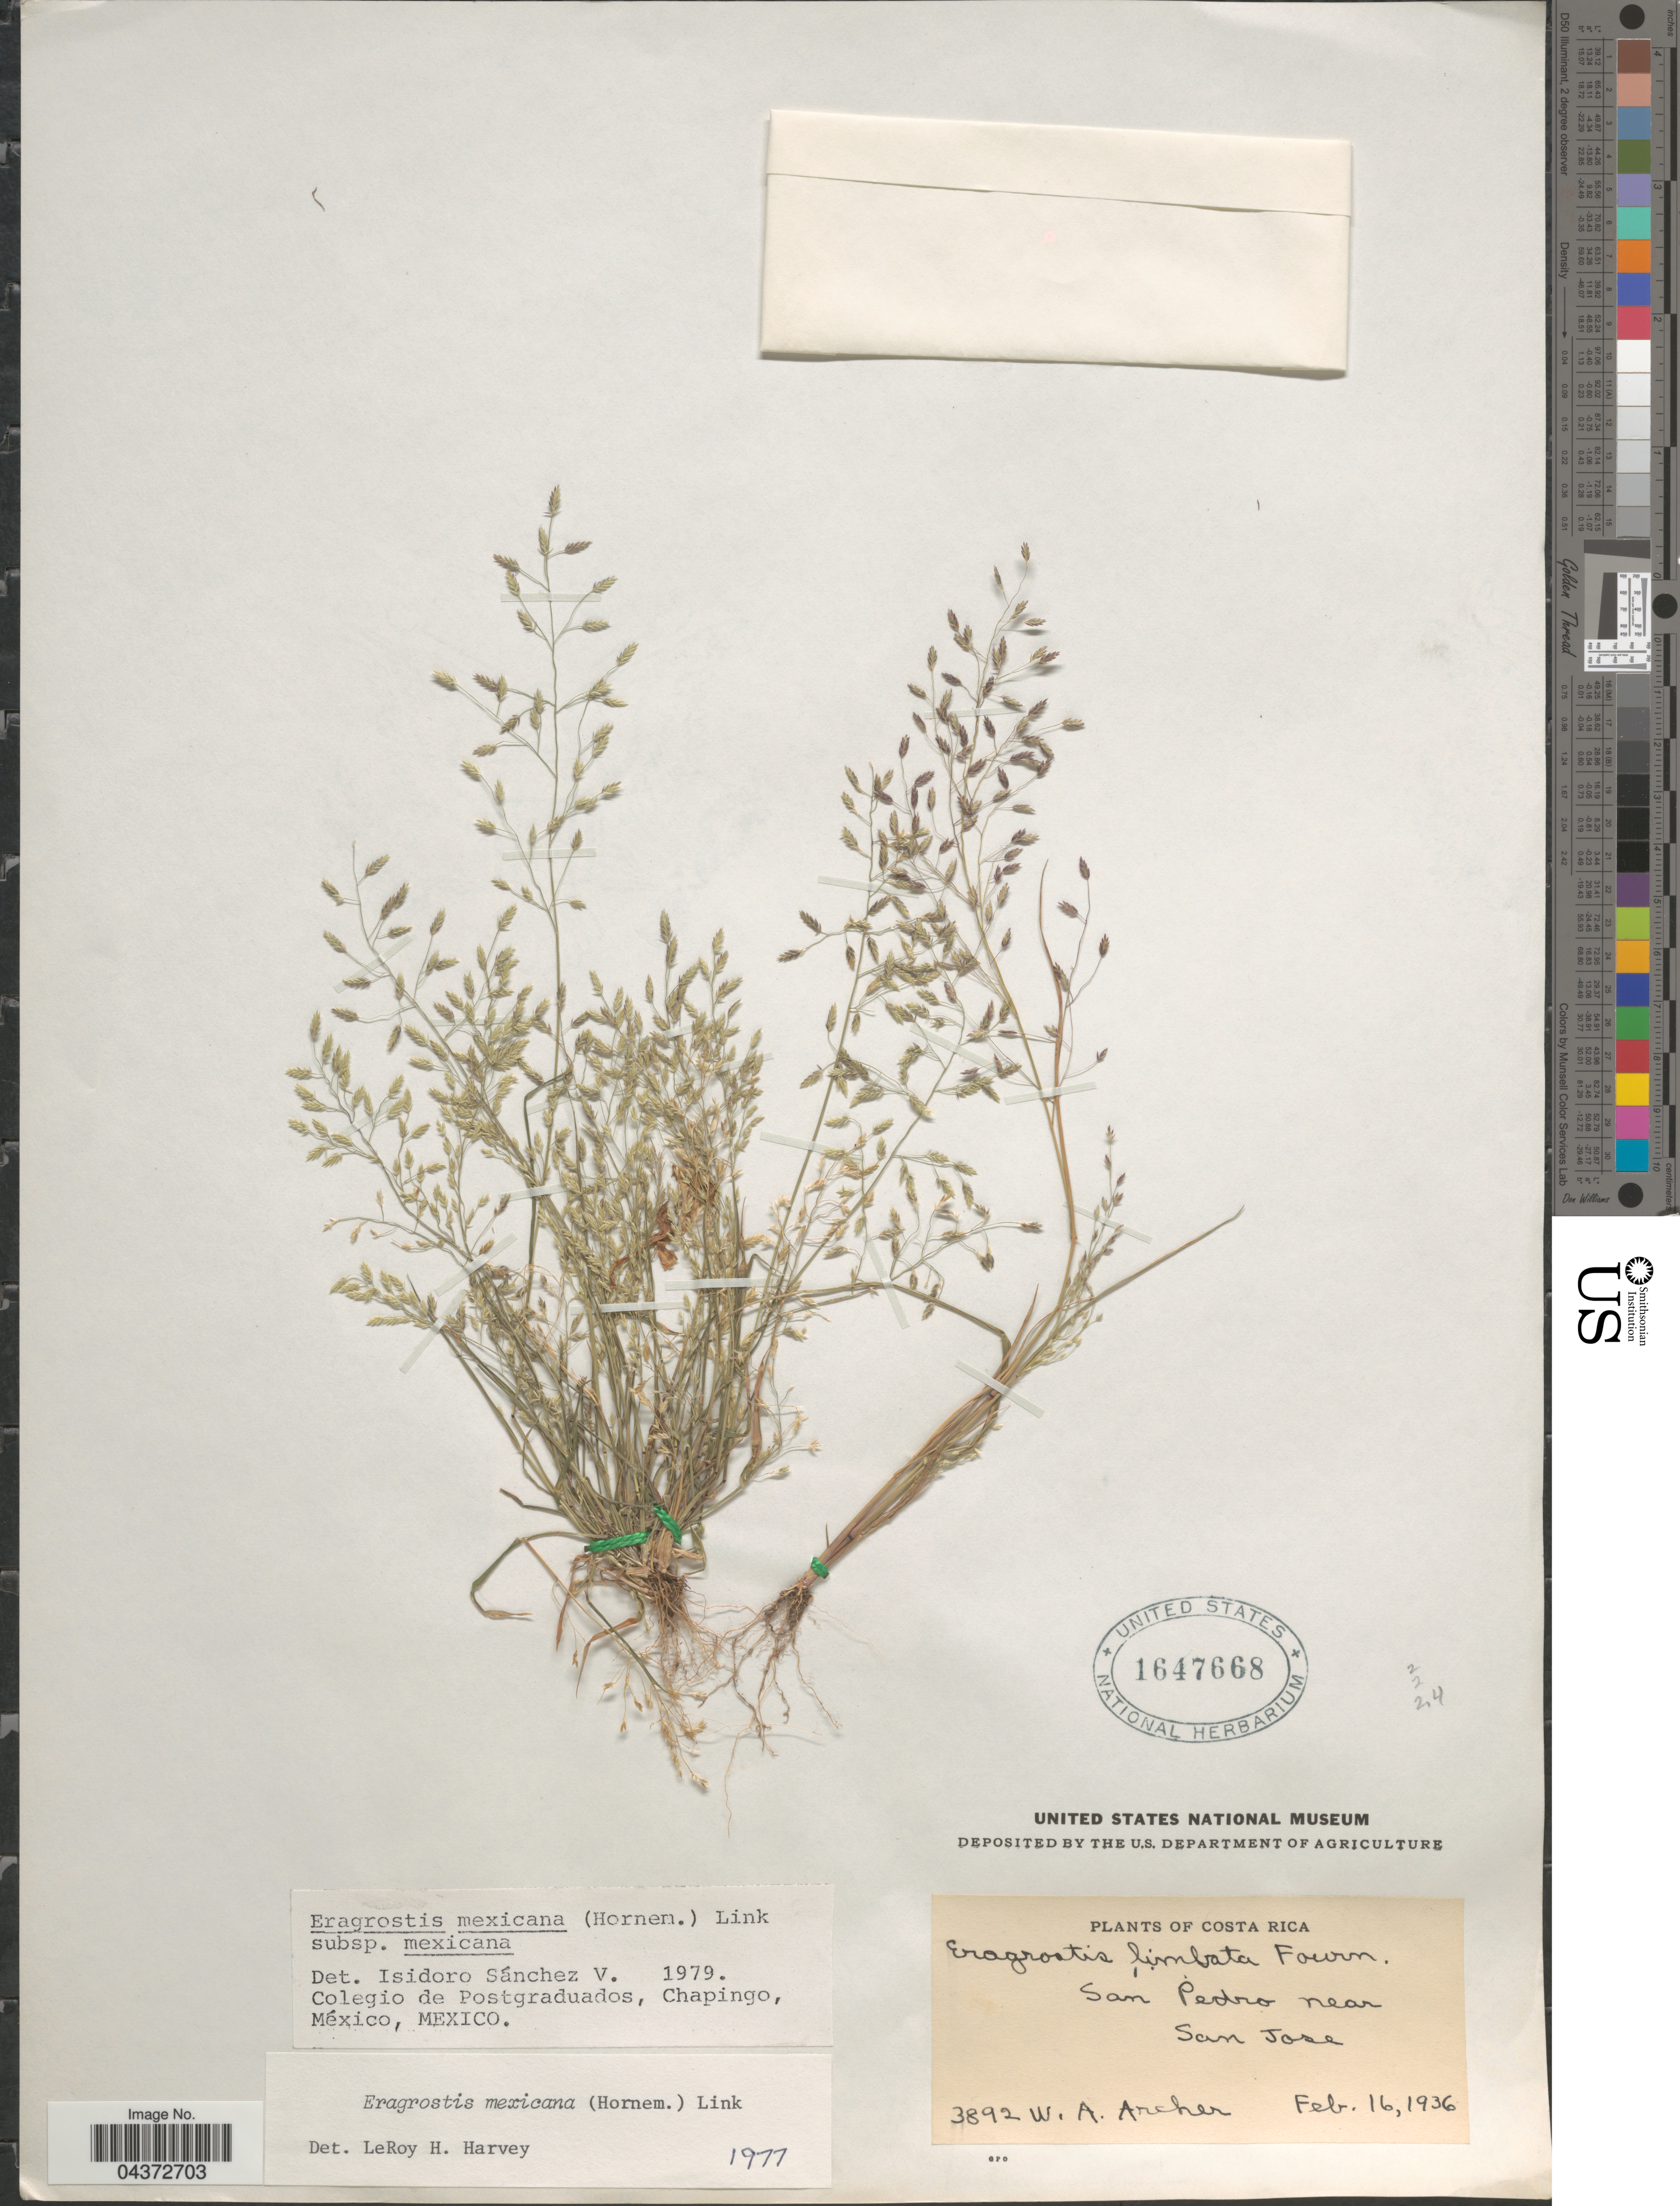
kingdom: Plantae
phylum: Tracheophyta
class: Liliopsida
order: Poales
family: Poaceae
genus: Eragrostis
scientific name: Eragrostis mexicana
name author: (Hornem.) Link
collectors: W. Archer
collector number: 3892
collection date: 1936-02-16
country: Costa Rica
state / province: San José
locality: San Pedro near San Jose.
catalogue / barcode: US 1647668